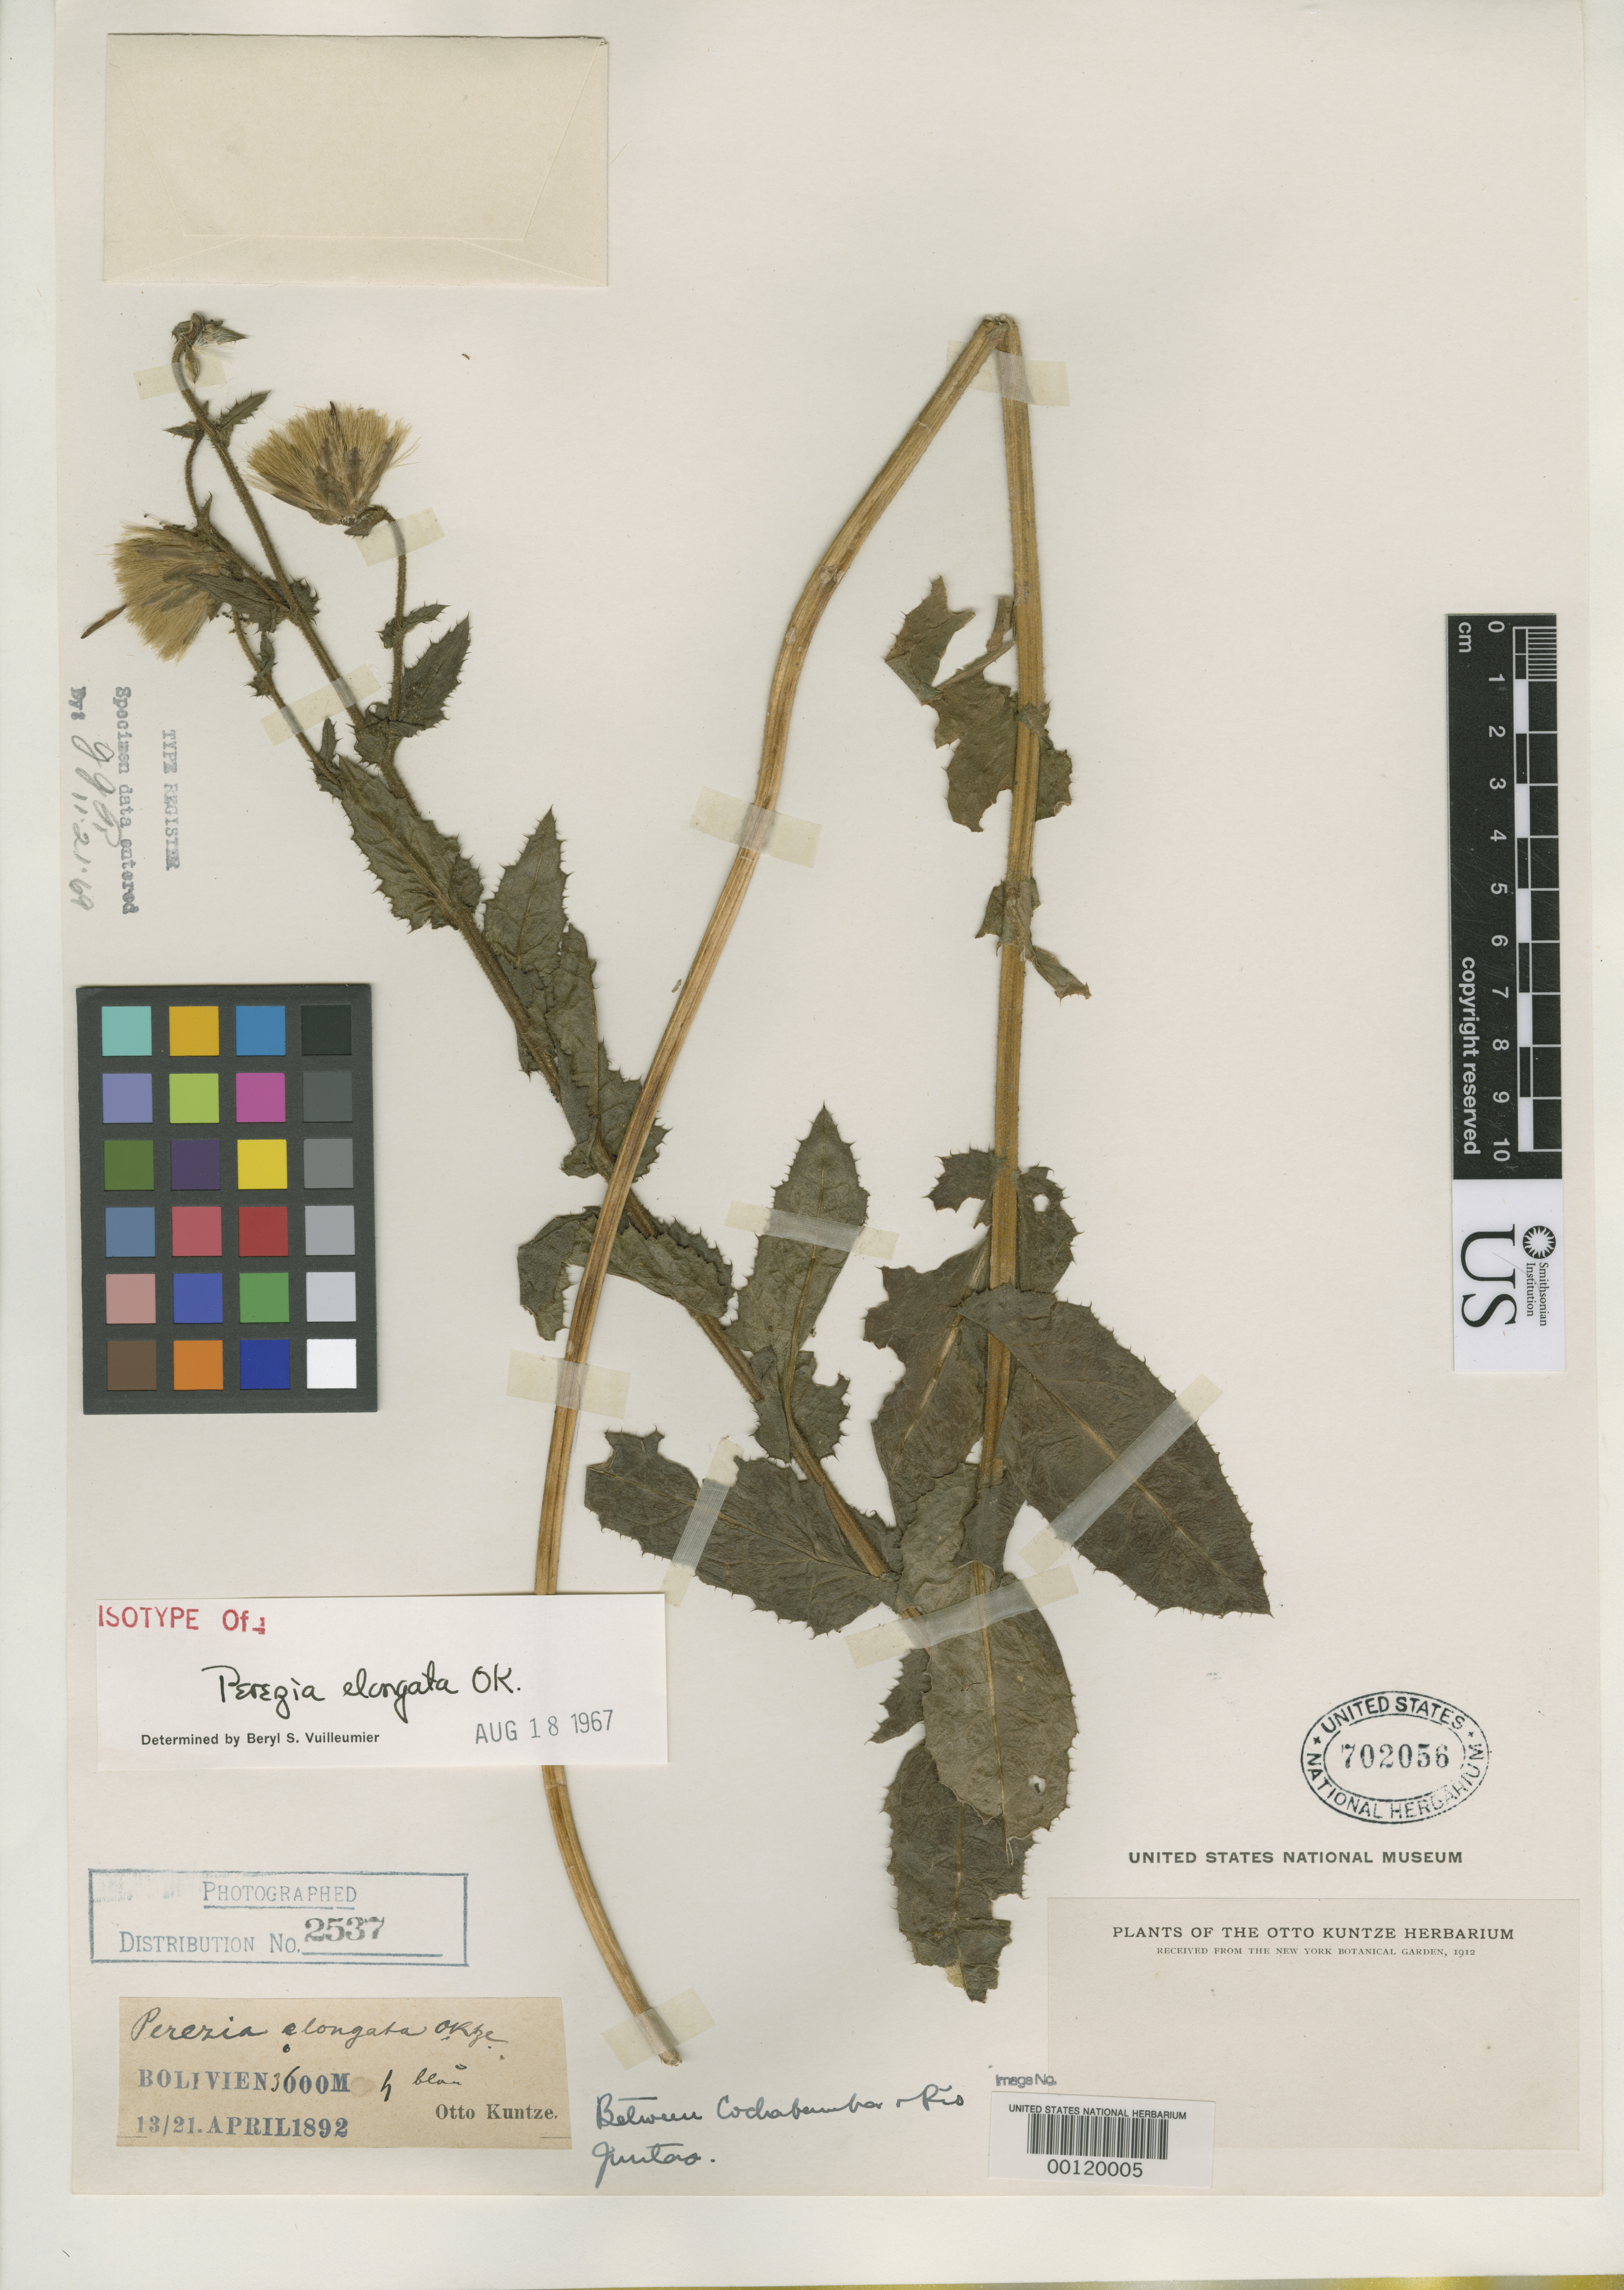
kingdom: Plantae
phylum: Tracheophyta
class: Magnoliopsida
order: Asterales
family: Asteraceae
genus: Perezia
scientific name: Perezia elongata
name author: Kuntze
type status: Isotype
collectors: C.E.O. Kuntze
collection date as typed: Apr 1892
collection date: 1892-04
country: Bolivia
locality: Between Cochabamba and Rio Juntaro.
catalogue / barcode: US 702056